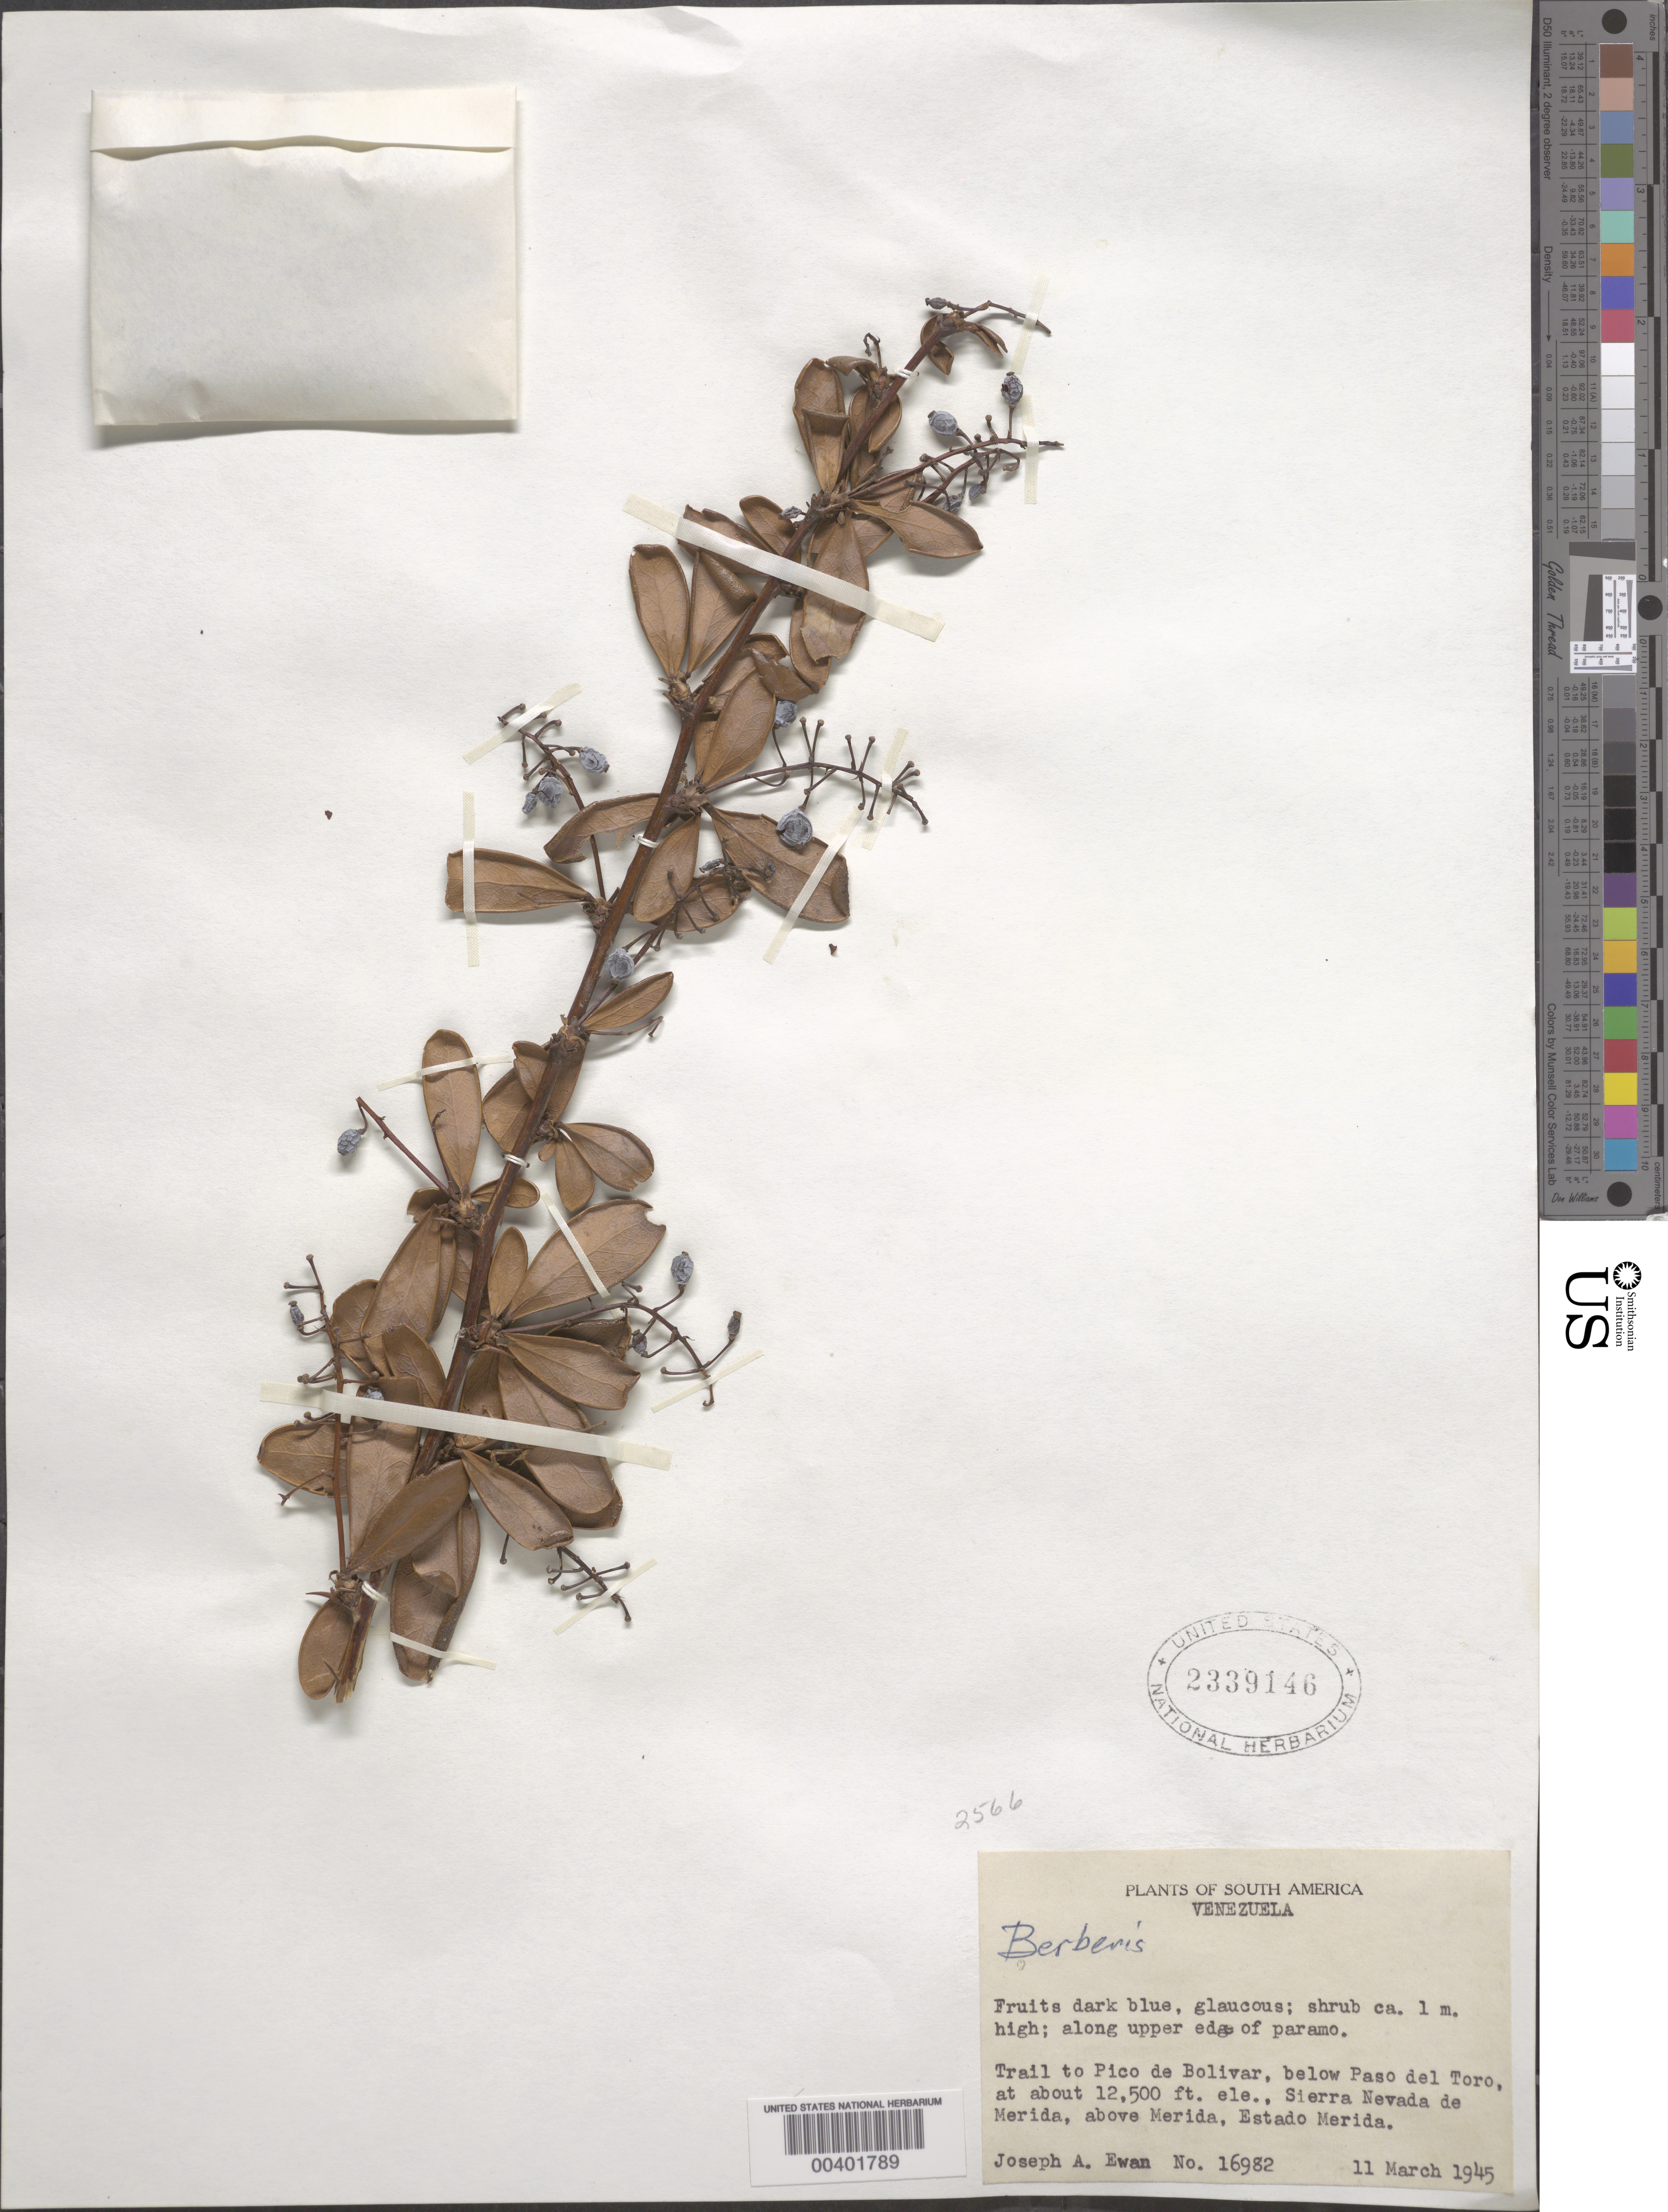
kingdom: Plantae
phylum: Tracheophyta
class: Magnoliopsida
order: Ranunculales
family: Berberidaceae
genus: Berberis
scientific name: Berberis sp.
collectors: J. A. Ewan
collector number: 16982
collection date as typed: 11 Mar 1945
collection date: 1945-03-11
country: Venezuela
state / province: Mérida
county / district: Libertador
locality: Trail to Pico de Bolivar, below Paso del Torro, Sierra Nevada de Merida, above Merida. Bolivar, Pico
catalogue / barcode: US 2339146